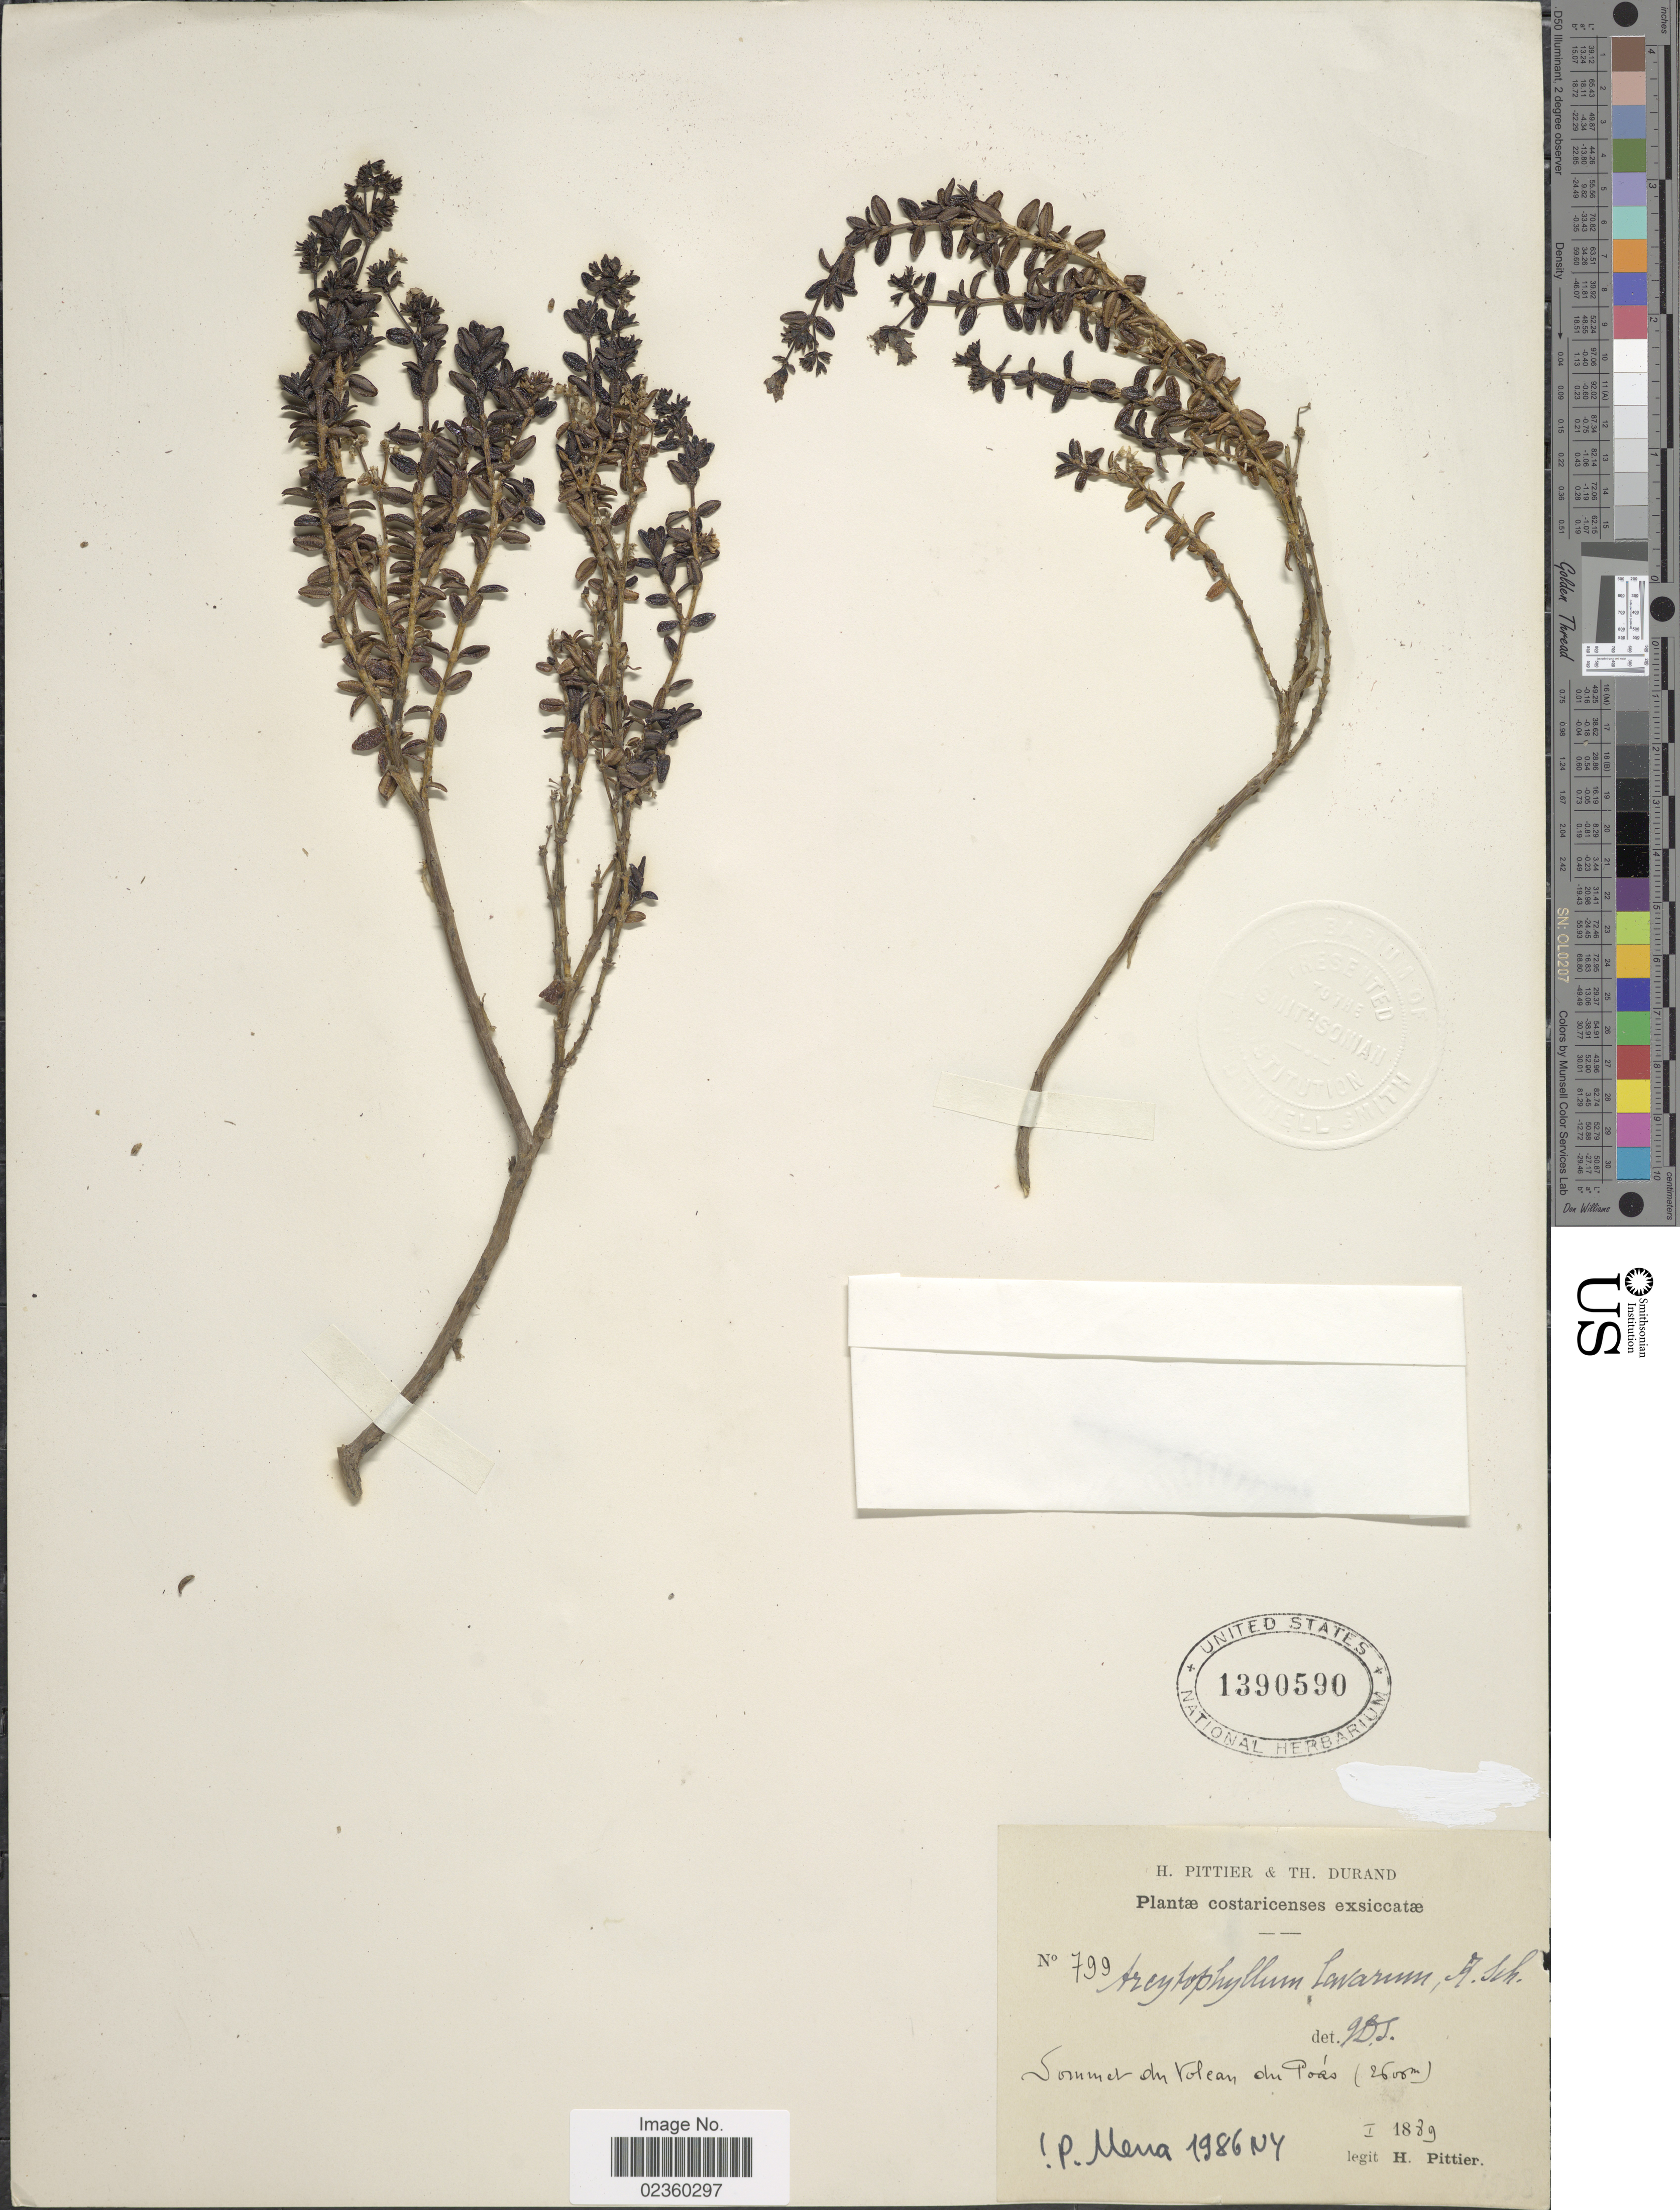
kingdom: Plantae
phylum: Tracheophyta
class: Magnoliopsida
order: Gentianales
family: Rubiaceae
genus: Arcytophyllum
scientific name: Arcytophyllum lavarum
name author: K. Schum. ex Standl.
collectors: H. F. Pittier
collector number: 799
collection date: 1889-01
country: Costa Rica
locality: Sommet du Volcan du Poás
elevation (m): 2600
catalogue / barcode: US 1390590